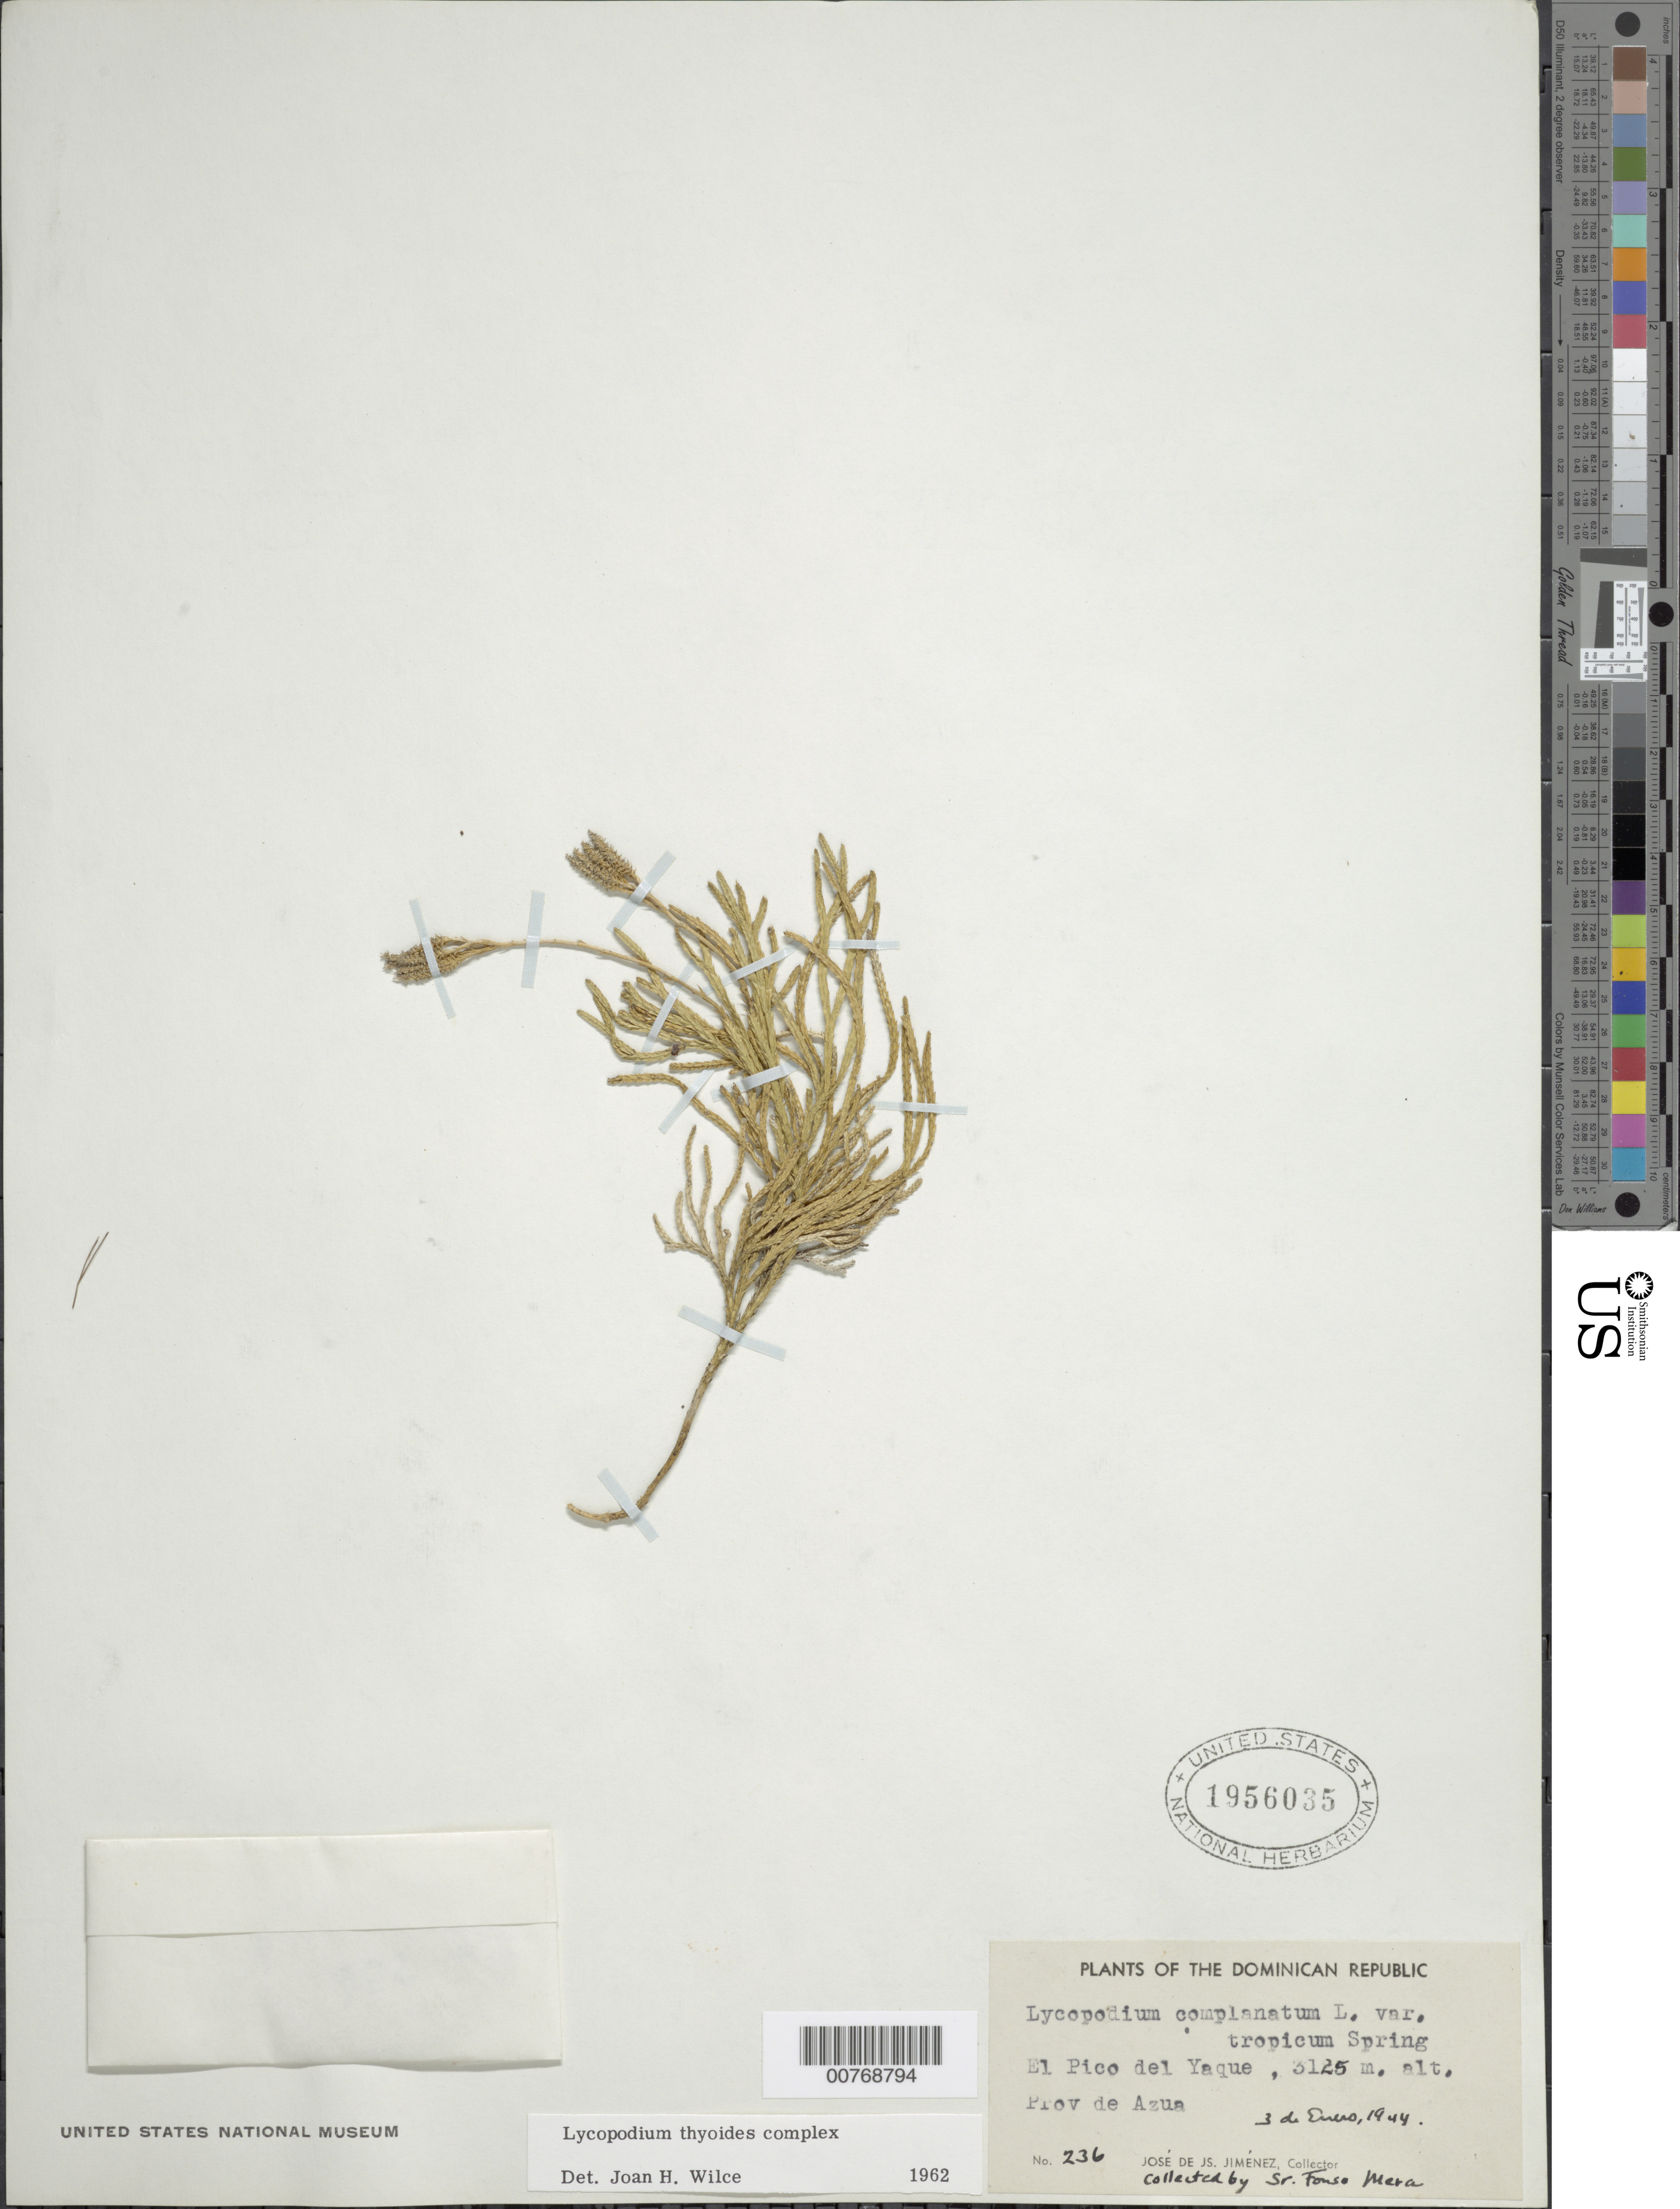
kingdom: Plantae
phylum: Tracheophyta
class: Lycopodiopsida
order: Lycopodiales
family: Lycopodiaceae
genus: Diphasiastrum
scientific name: Diphasiastrum thyoides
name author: (Humb. & Bonpl. ex Willd.) Holub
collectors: J. J. Jiménez & F. Mera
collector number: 236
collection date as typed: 03 Jan 1944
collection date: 1944-01-03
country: Dominican Republic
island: Hispaniola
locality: El Pico del Yaque, Provincia Azua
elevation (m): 3125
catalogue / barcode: US 1956035